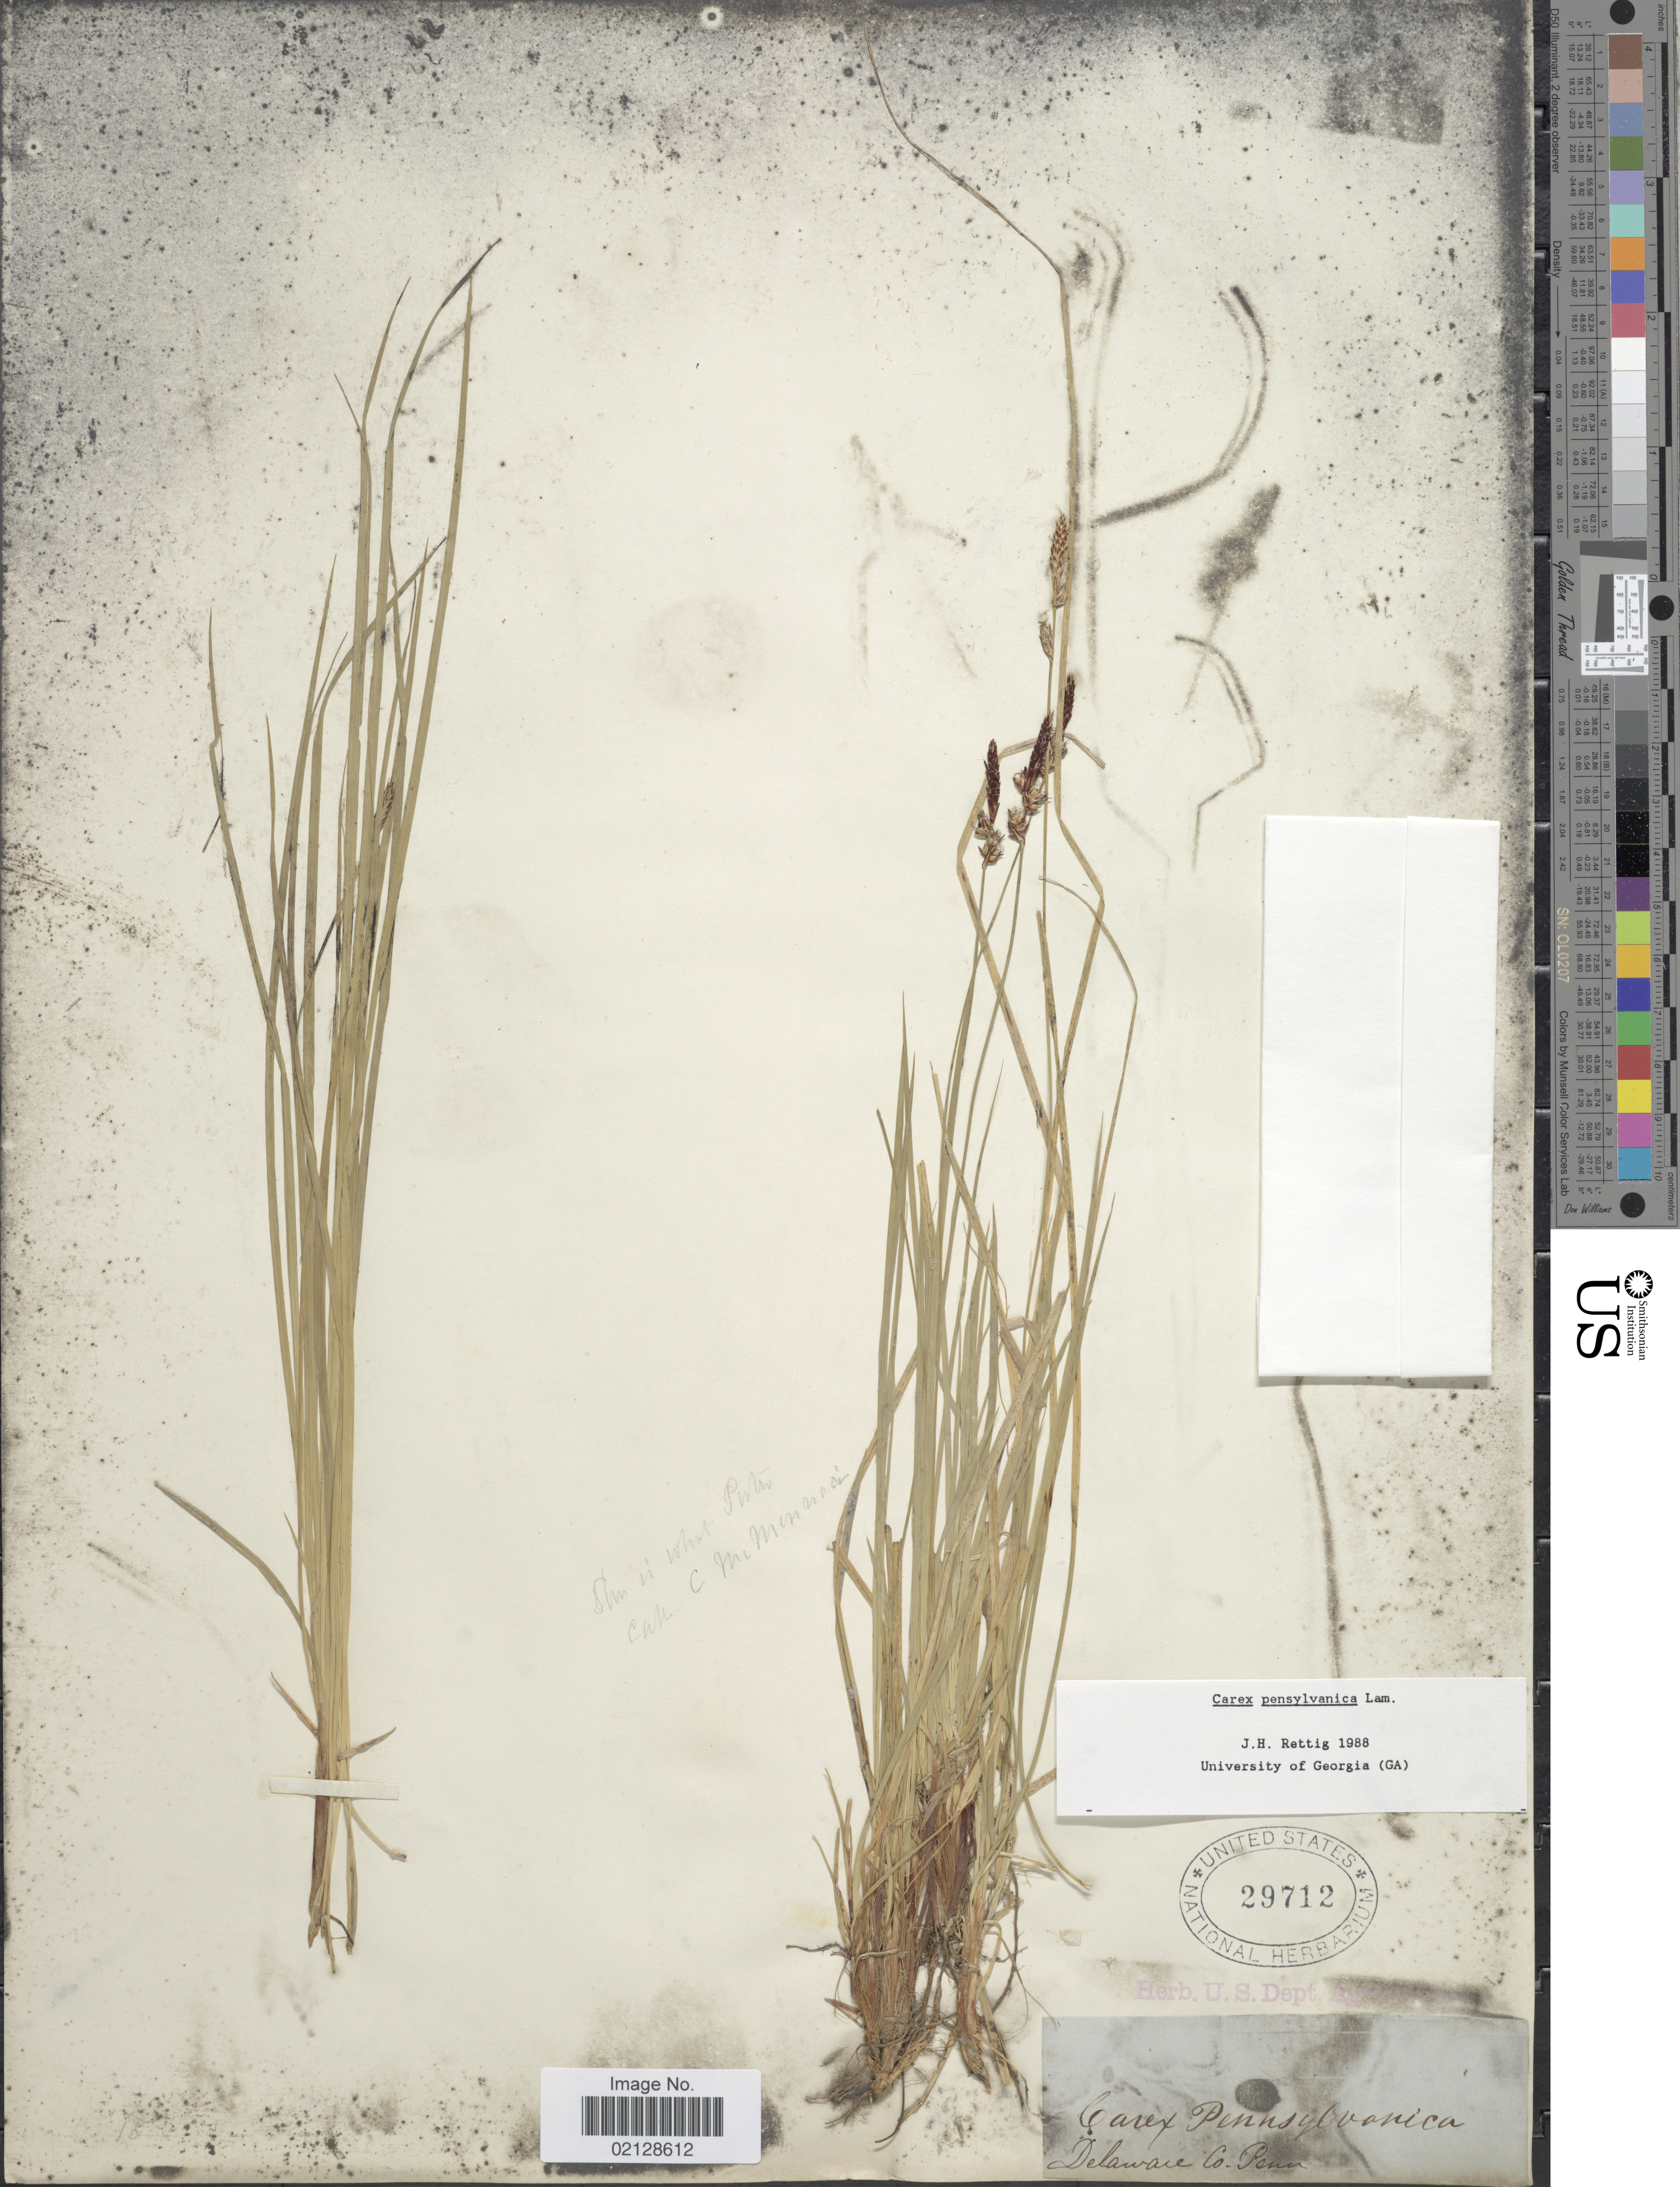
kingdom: Plantae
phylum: Tracheophyta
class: Liliopsida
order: Poales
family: Cyperaceae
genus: Carex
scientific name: Carex pensylvanica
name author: Lam.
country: United States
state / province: Pennsylvania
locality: Delaware Co., Penn.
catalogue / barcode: US 29712